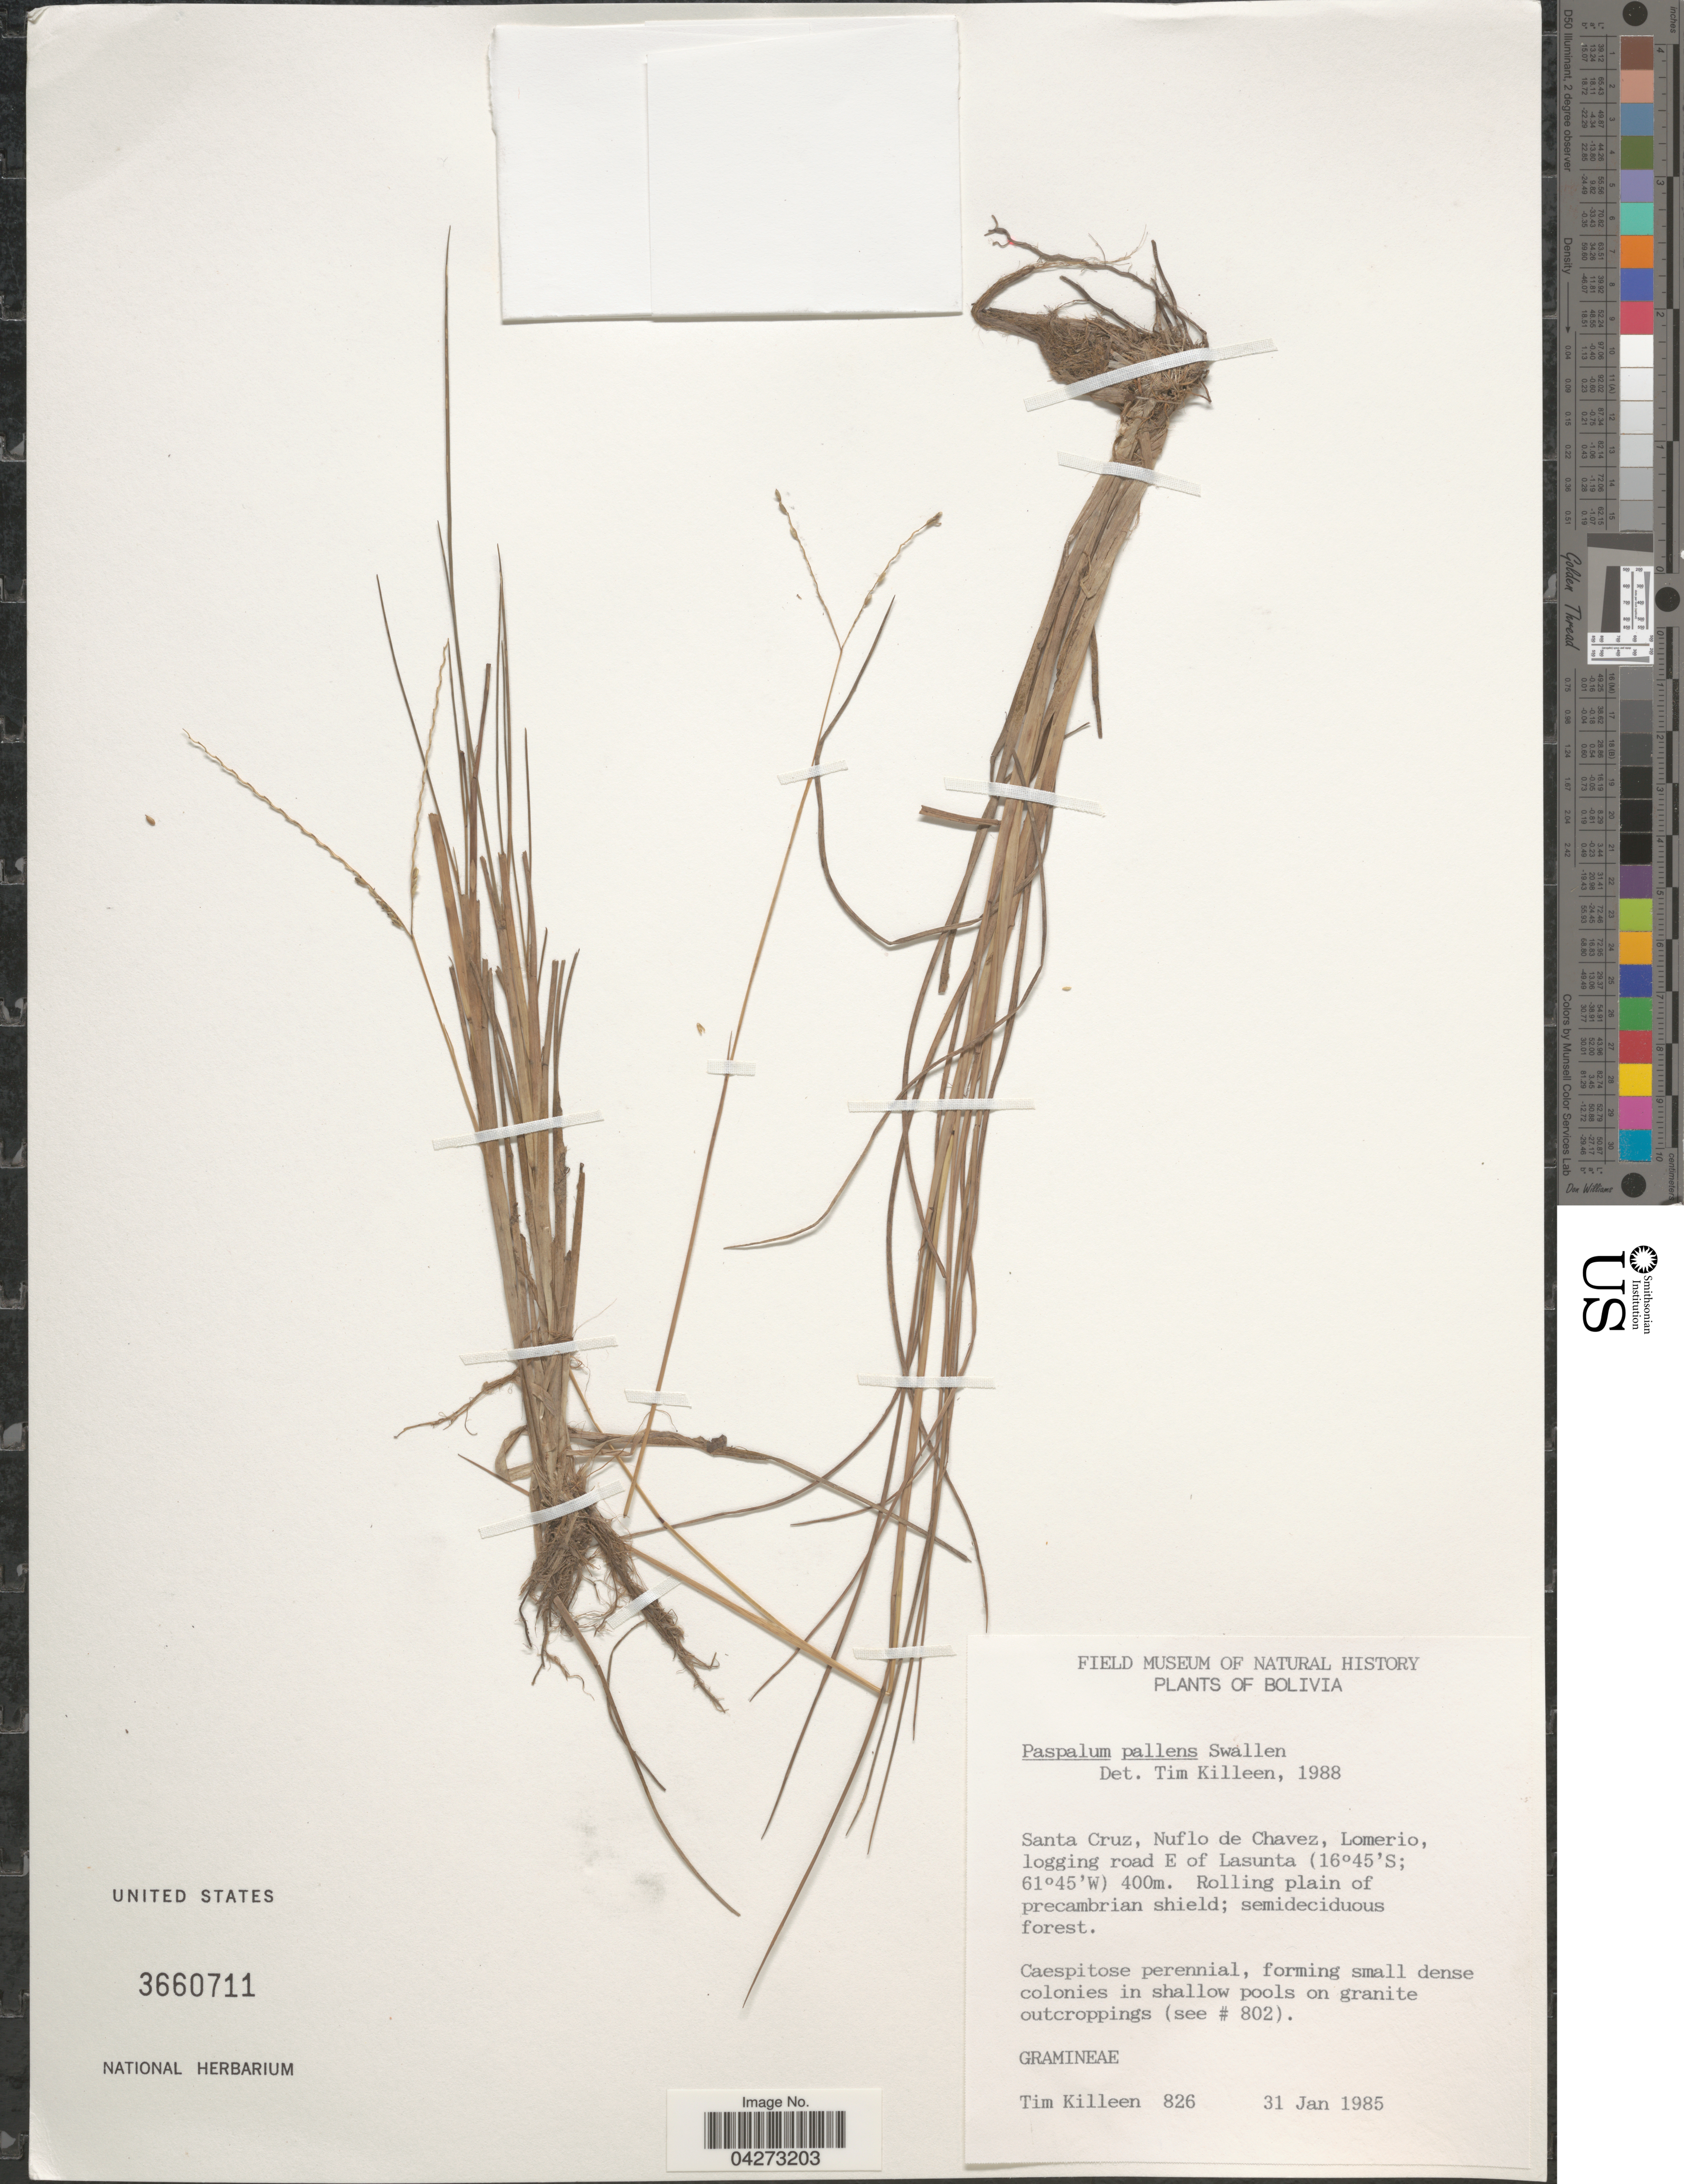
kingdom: Plantae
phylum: Tracheophyta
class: Liliopsida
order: Poales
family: Poaceae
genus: Paspalum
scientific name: Paspalum pallens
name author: Swallen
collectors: T. J. Killeen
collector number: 826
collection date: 1985-01-31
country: Bolivia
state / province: Santa Cruz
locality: Nuflo de Chavez, Lomerio, logging road E of Lasunta.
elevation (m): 400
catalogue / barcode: US 3660711